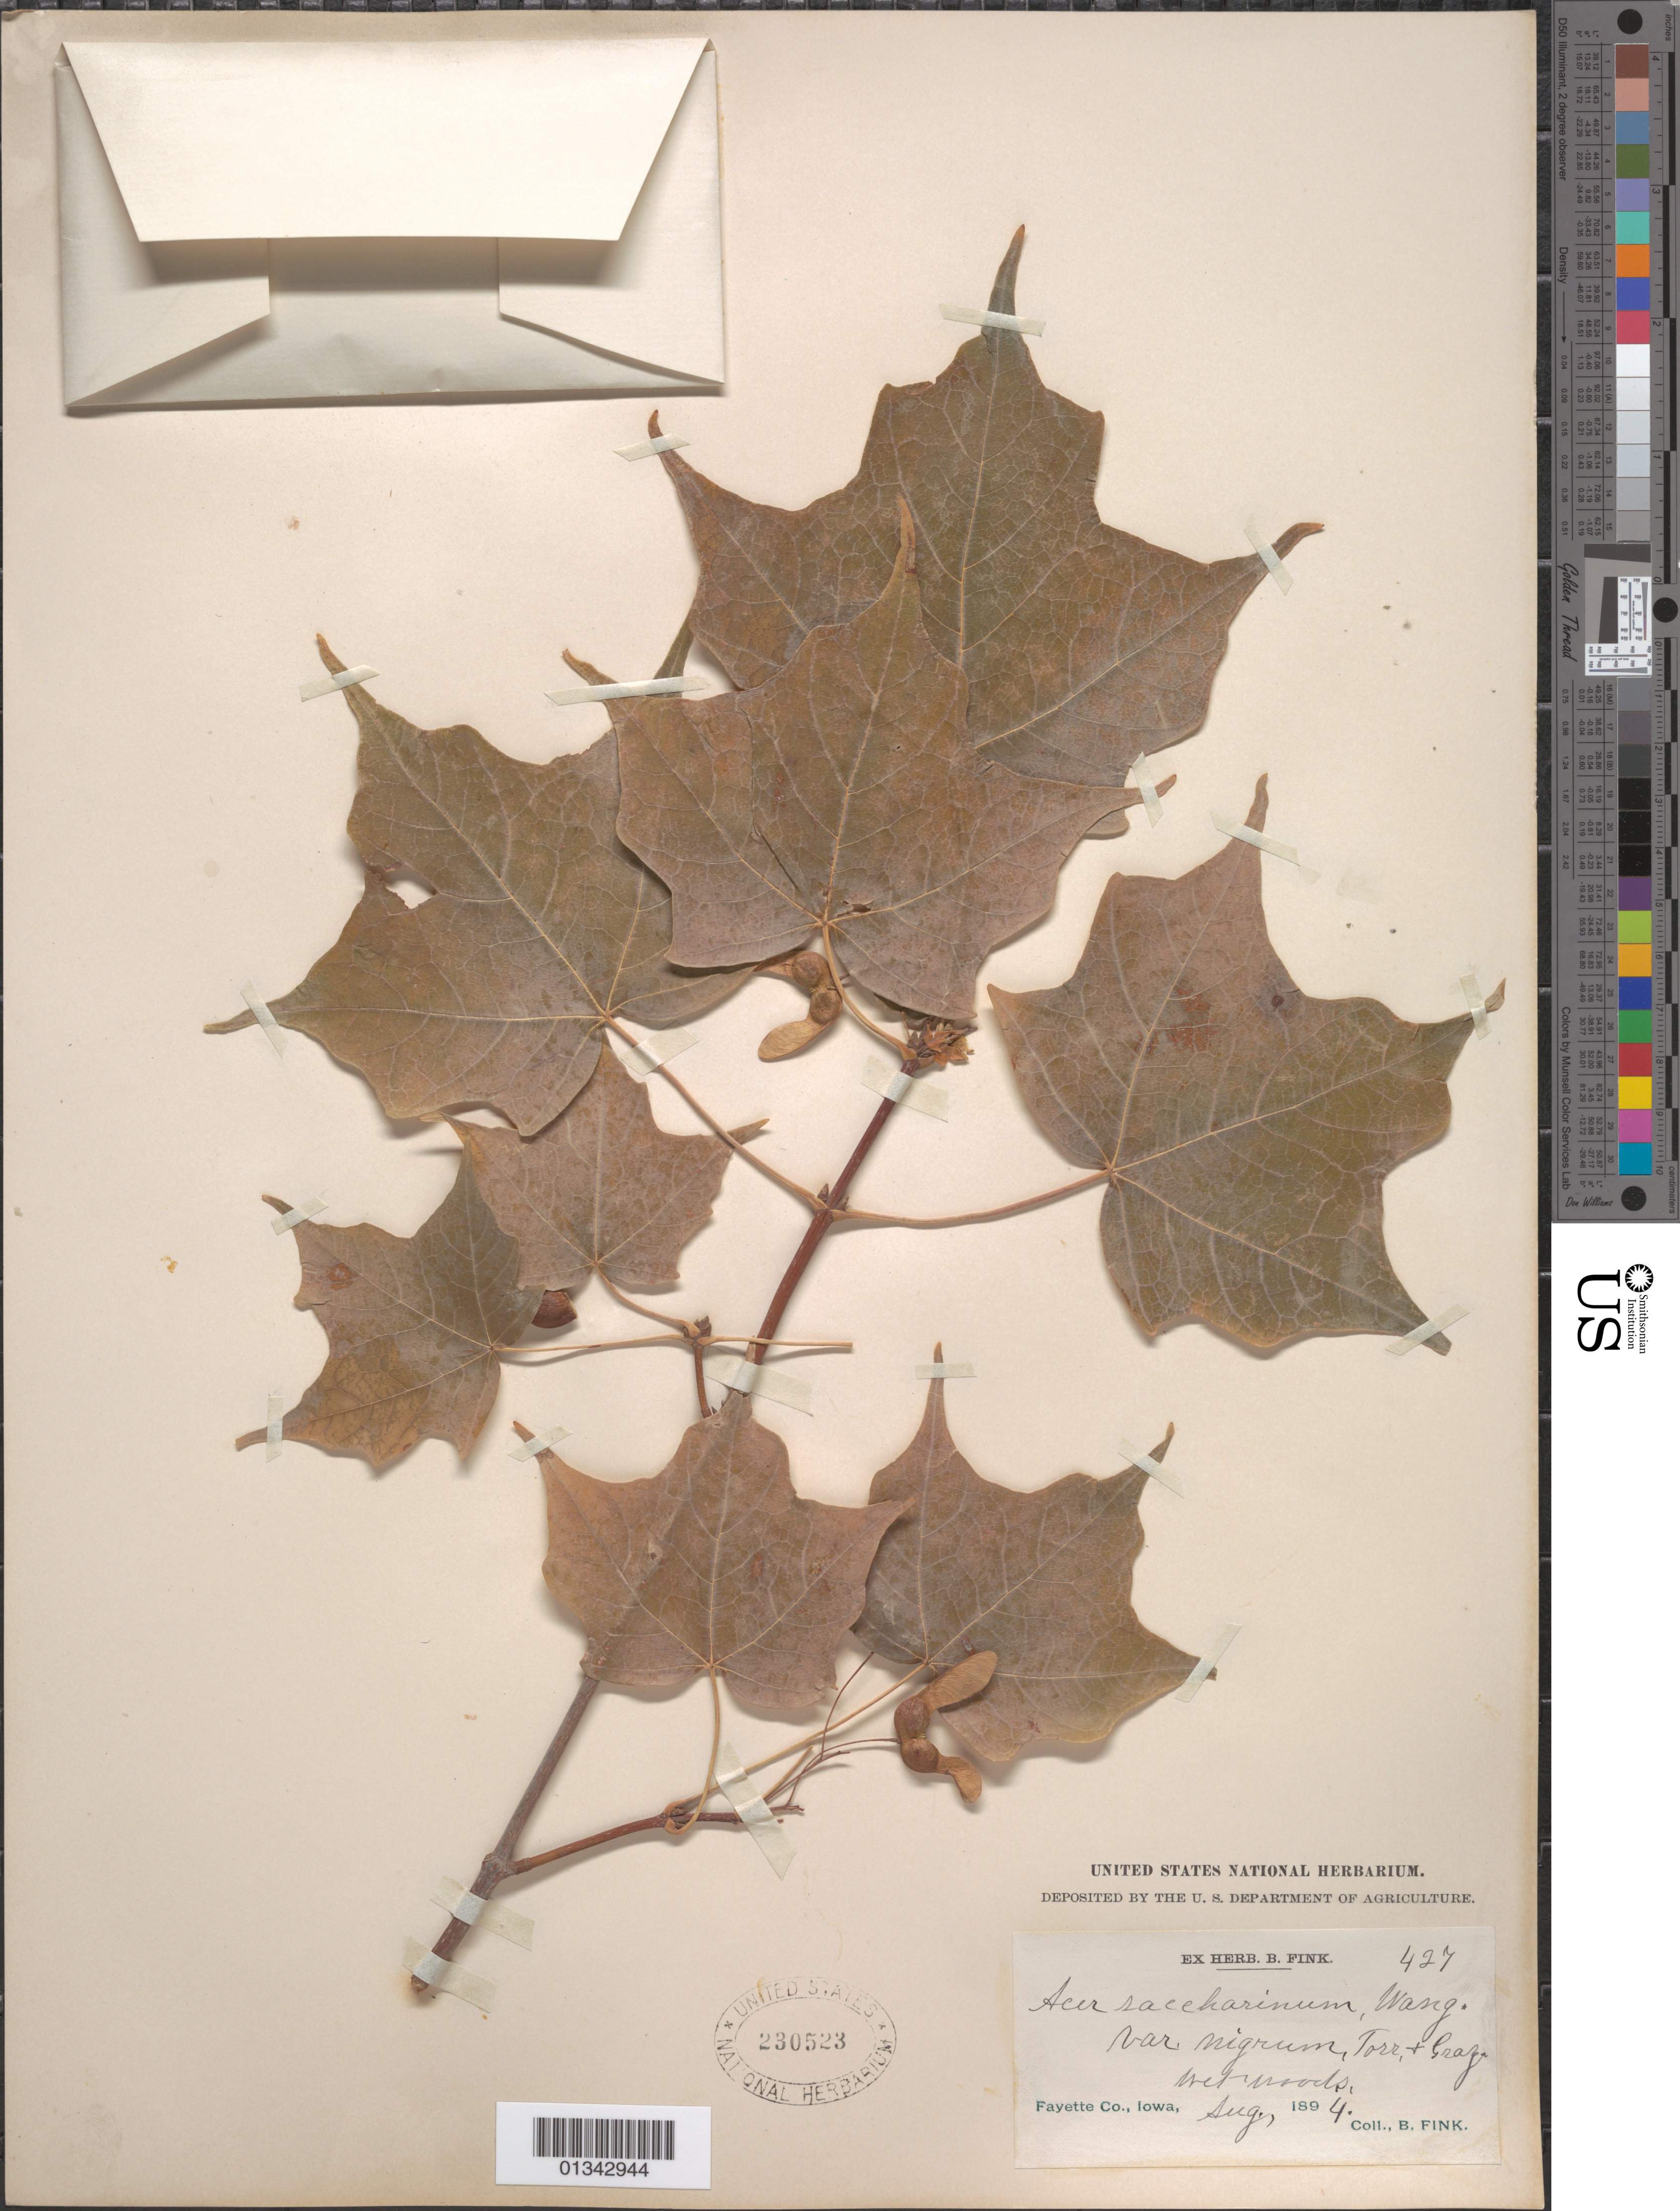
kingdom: Plantae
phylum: Tracheophyta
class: Magnoliopsida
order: Sapindales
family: Sapindaceae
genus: Acer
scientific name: Acer saccharum subsp. nigrum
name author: (F. Michx.) Desmarais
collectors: B. Fink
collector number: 427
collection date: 1894-08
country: United States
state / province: Iowa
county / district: Fayette County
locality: Fayette County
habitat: Wet woods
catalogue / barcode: US 230523